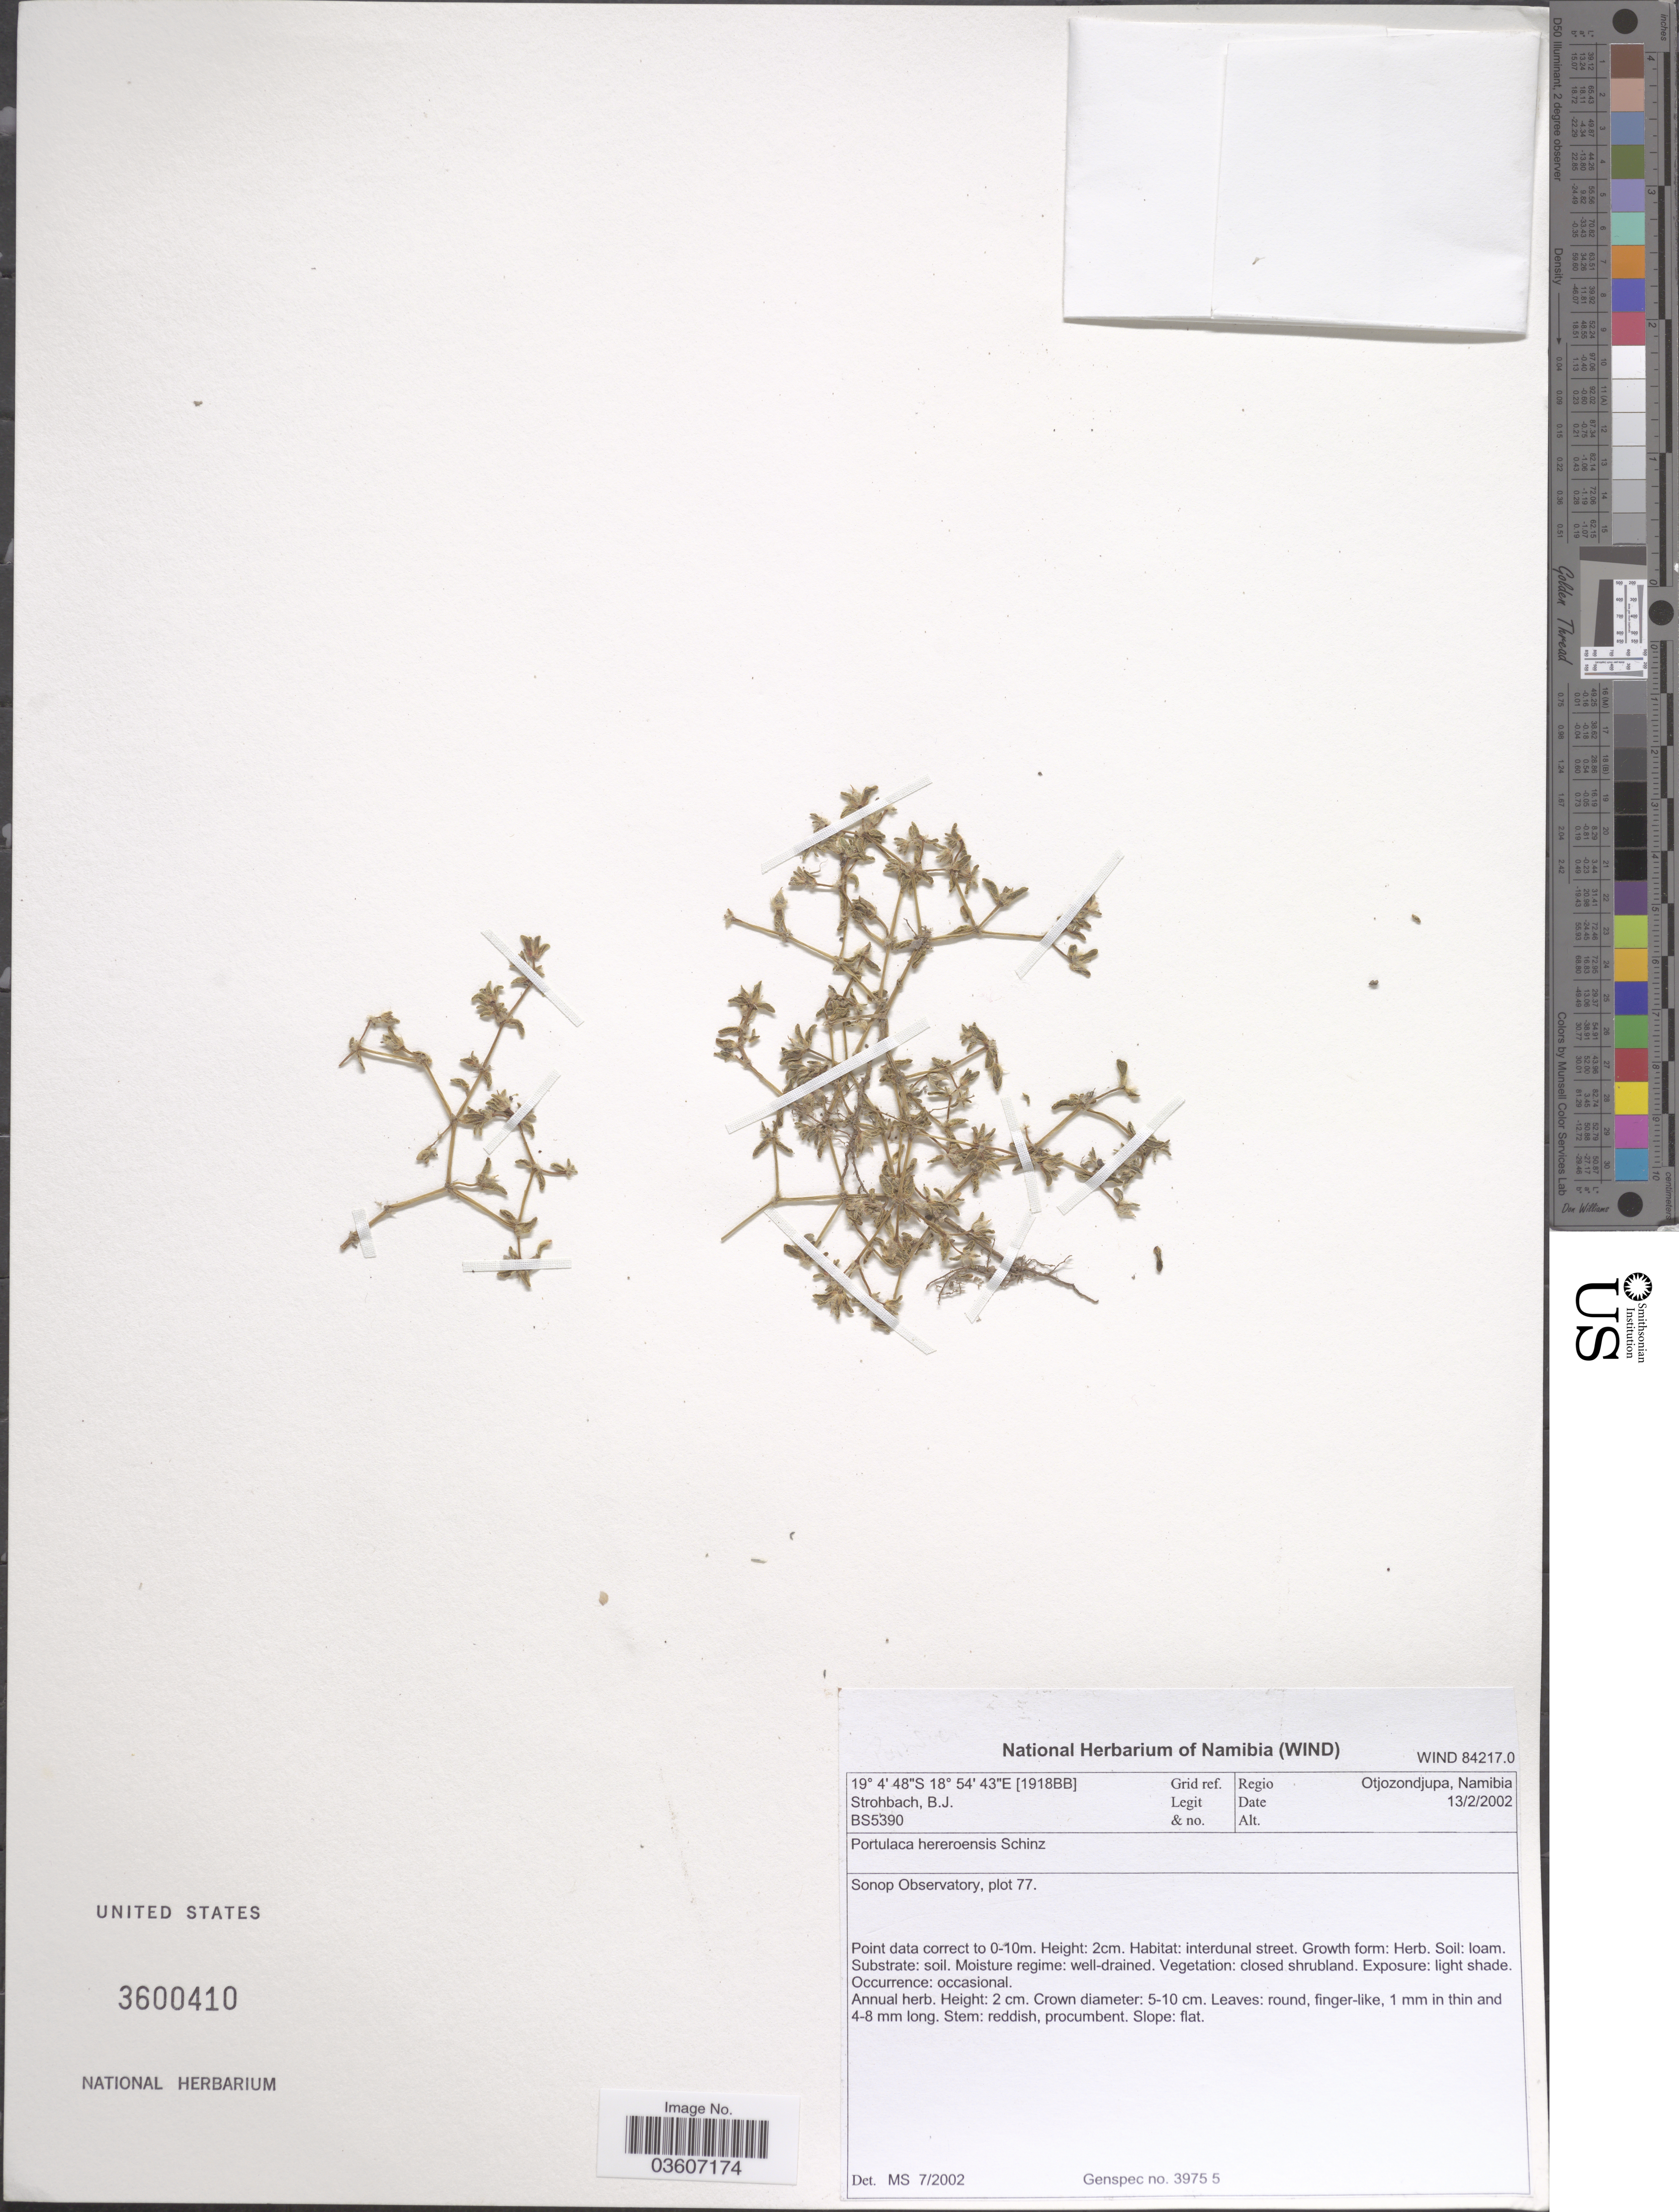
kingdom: Plantae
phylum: Tracheophyta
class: Magnoliopsida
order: Caryophyllales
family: Portulacaceae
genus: Portulaca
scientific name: Portulaca hereroensis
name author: Schinz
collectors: B. Strohbach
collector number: BS5390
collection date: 2002-02-13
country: Namibia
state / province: Otjozondjupa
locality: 1918BB Grid ref. Regio Otjozondjupa. Sonop Observatory, plot 77.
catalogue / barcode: US 3600410